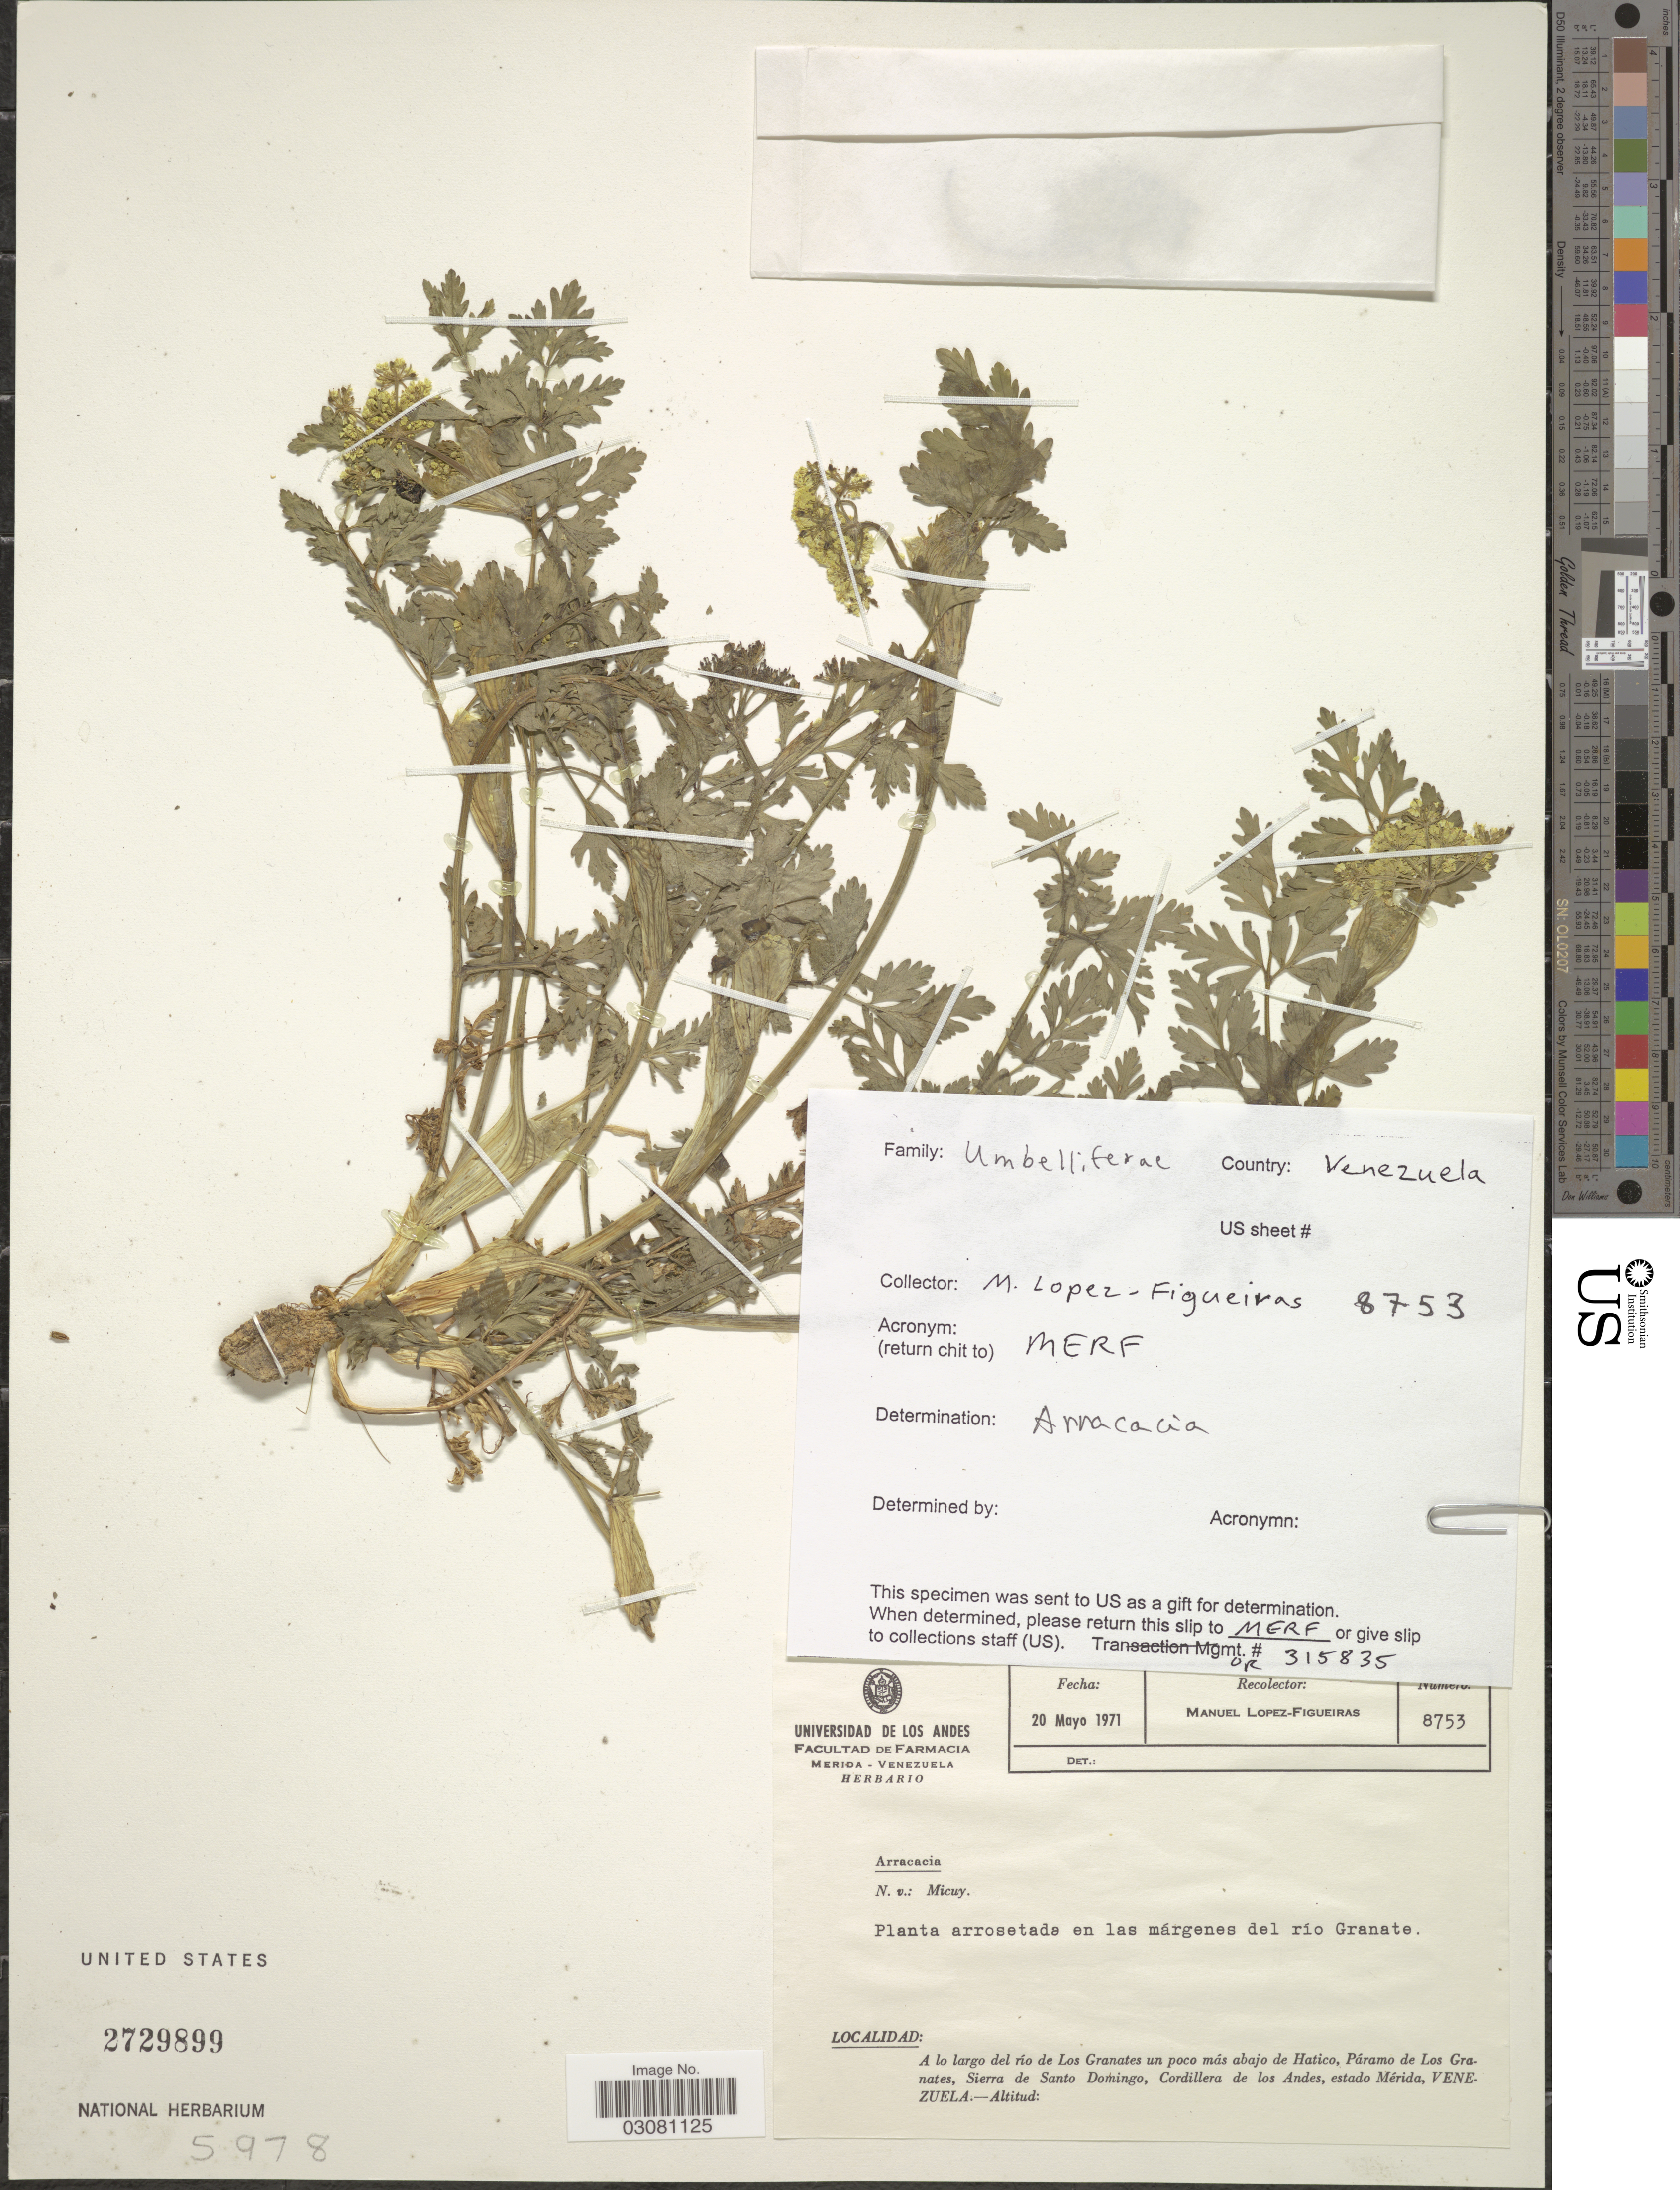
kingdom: Plantae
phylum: Tracheophyta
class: Magnoliopsida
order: Apiales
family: Apiaceae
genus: Arracacia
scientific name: Arracacia sp.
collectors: M. López Figueiras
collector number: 8753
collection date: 1971-05-20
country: Venezuela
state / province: Mérida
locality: A lo largo del río de Los Granates un poco más abajo de Hatico, Páramo de Los Granates, Sierra de Santo Domingo, Cordillera de los Andes.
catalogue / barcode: US 2729899